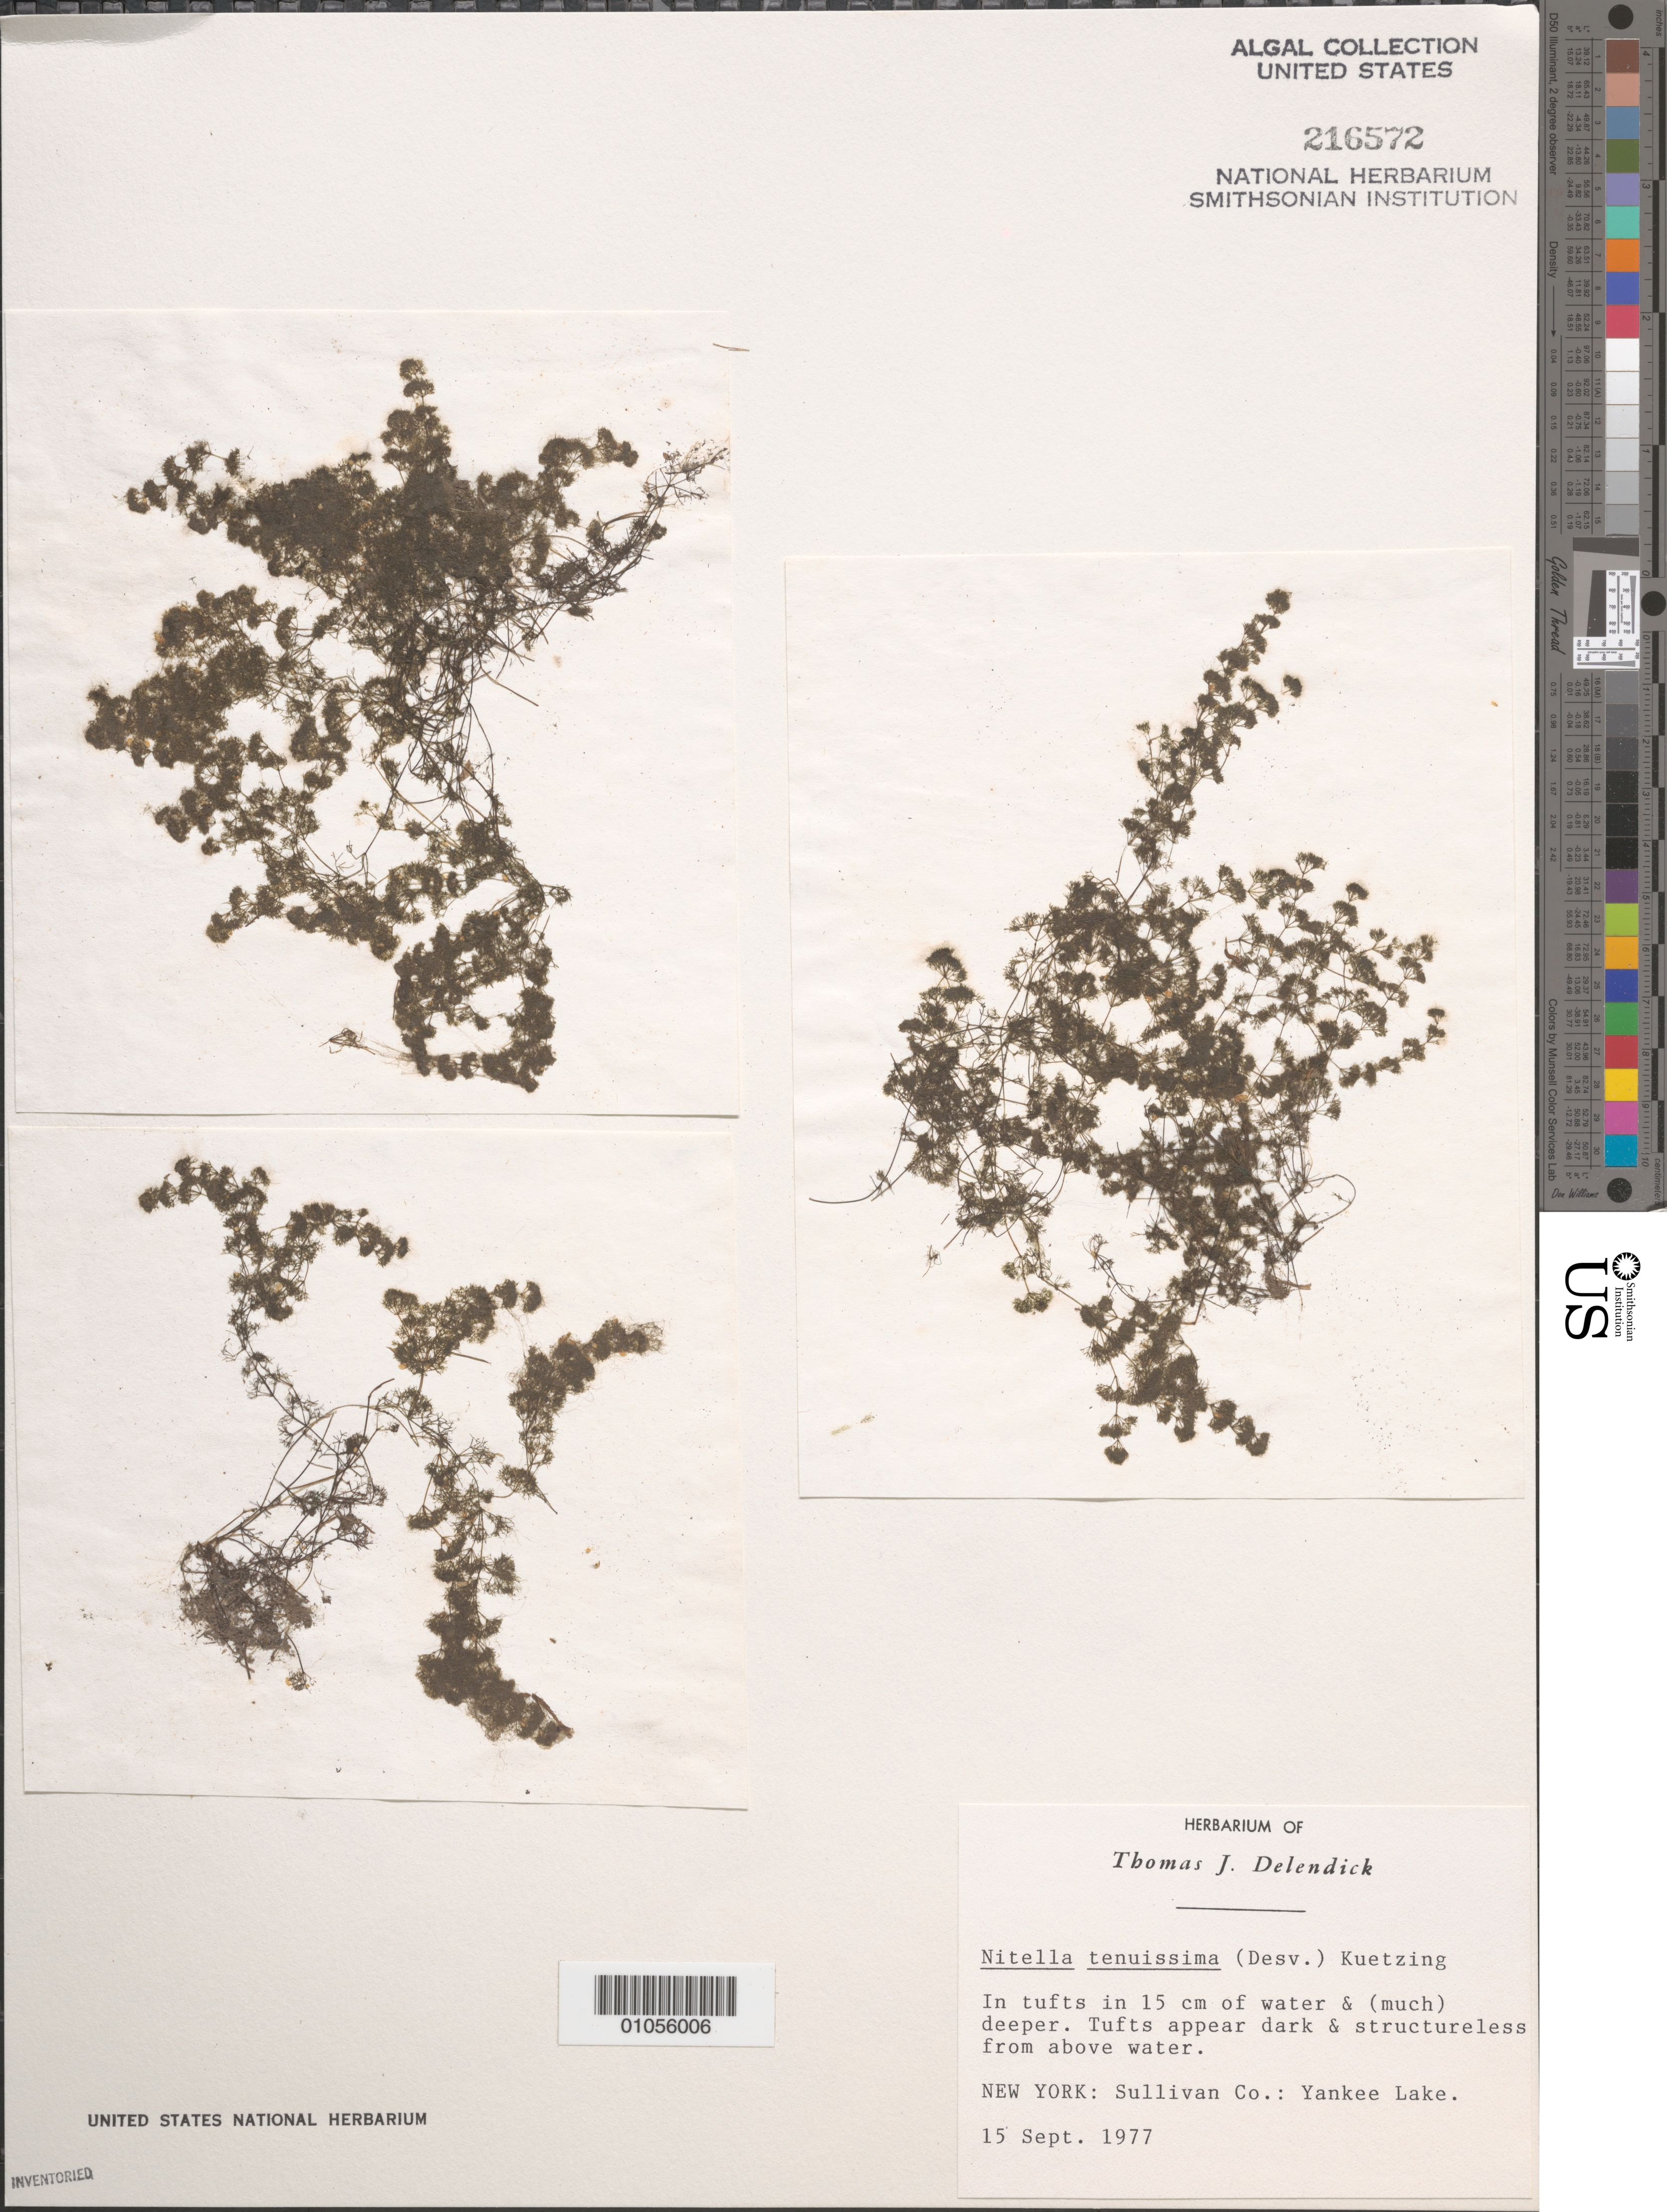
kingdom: Plantae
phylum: Charophyta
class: Charophyceae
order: Charales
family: Characeae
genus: Nitella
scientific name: Nitella tenuissima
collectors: T. Delendick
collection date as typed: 15 Sep 1977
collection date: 1977-09-15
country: United States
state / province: New York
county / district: Sullivan County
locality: Yankee Lake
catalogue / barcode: US 216572